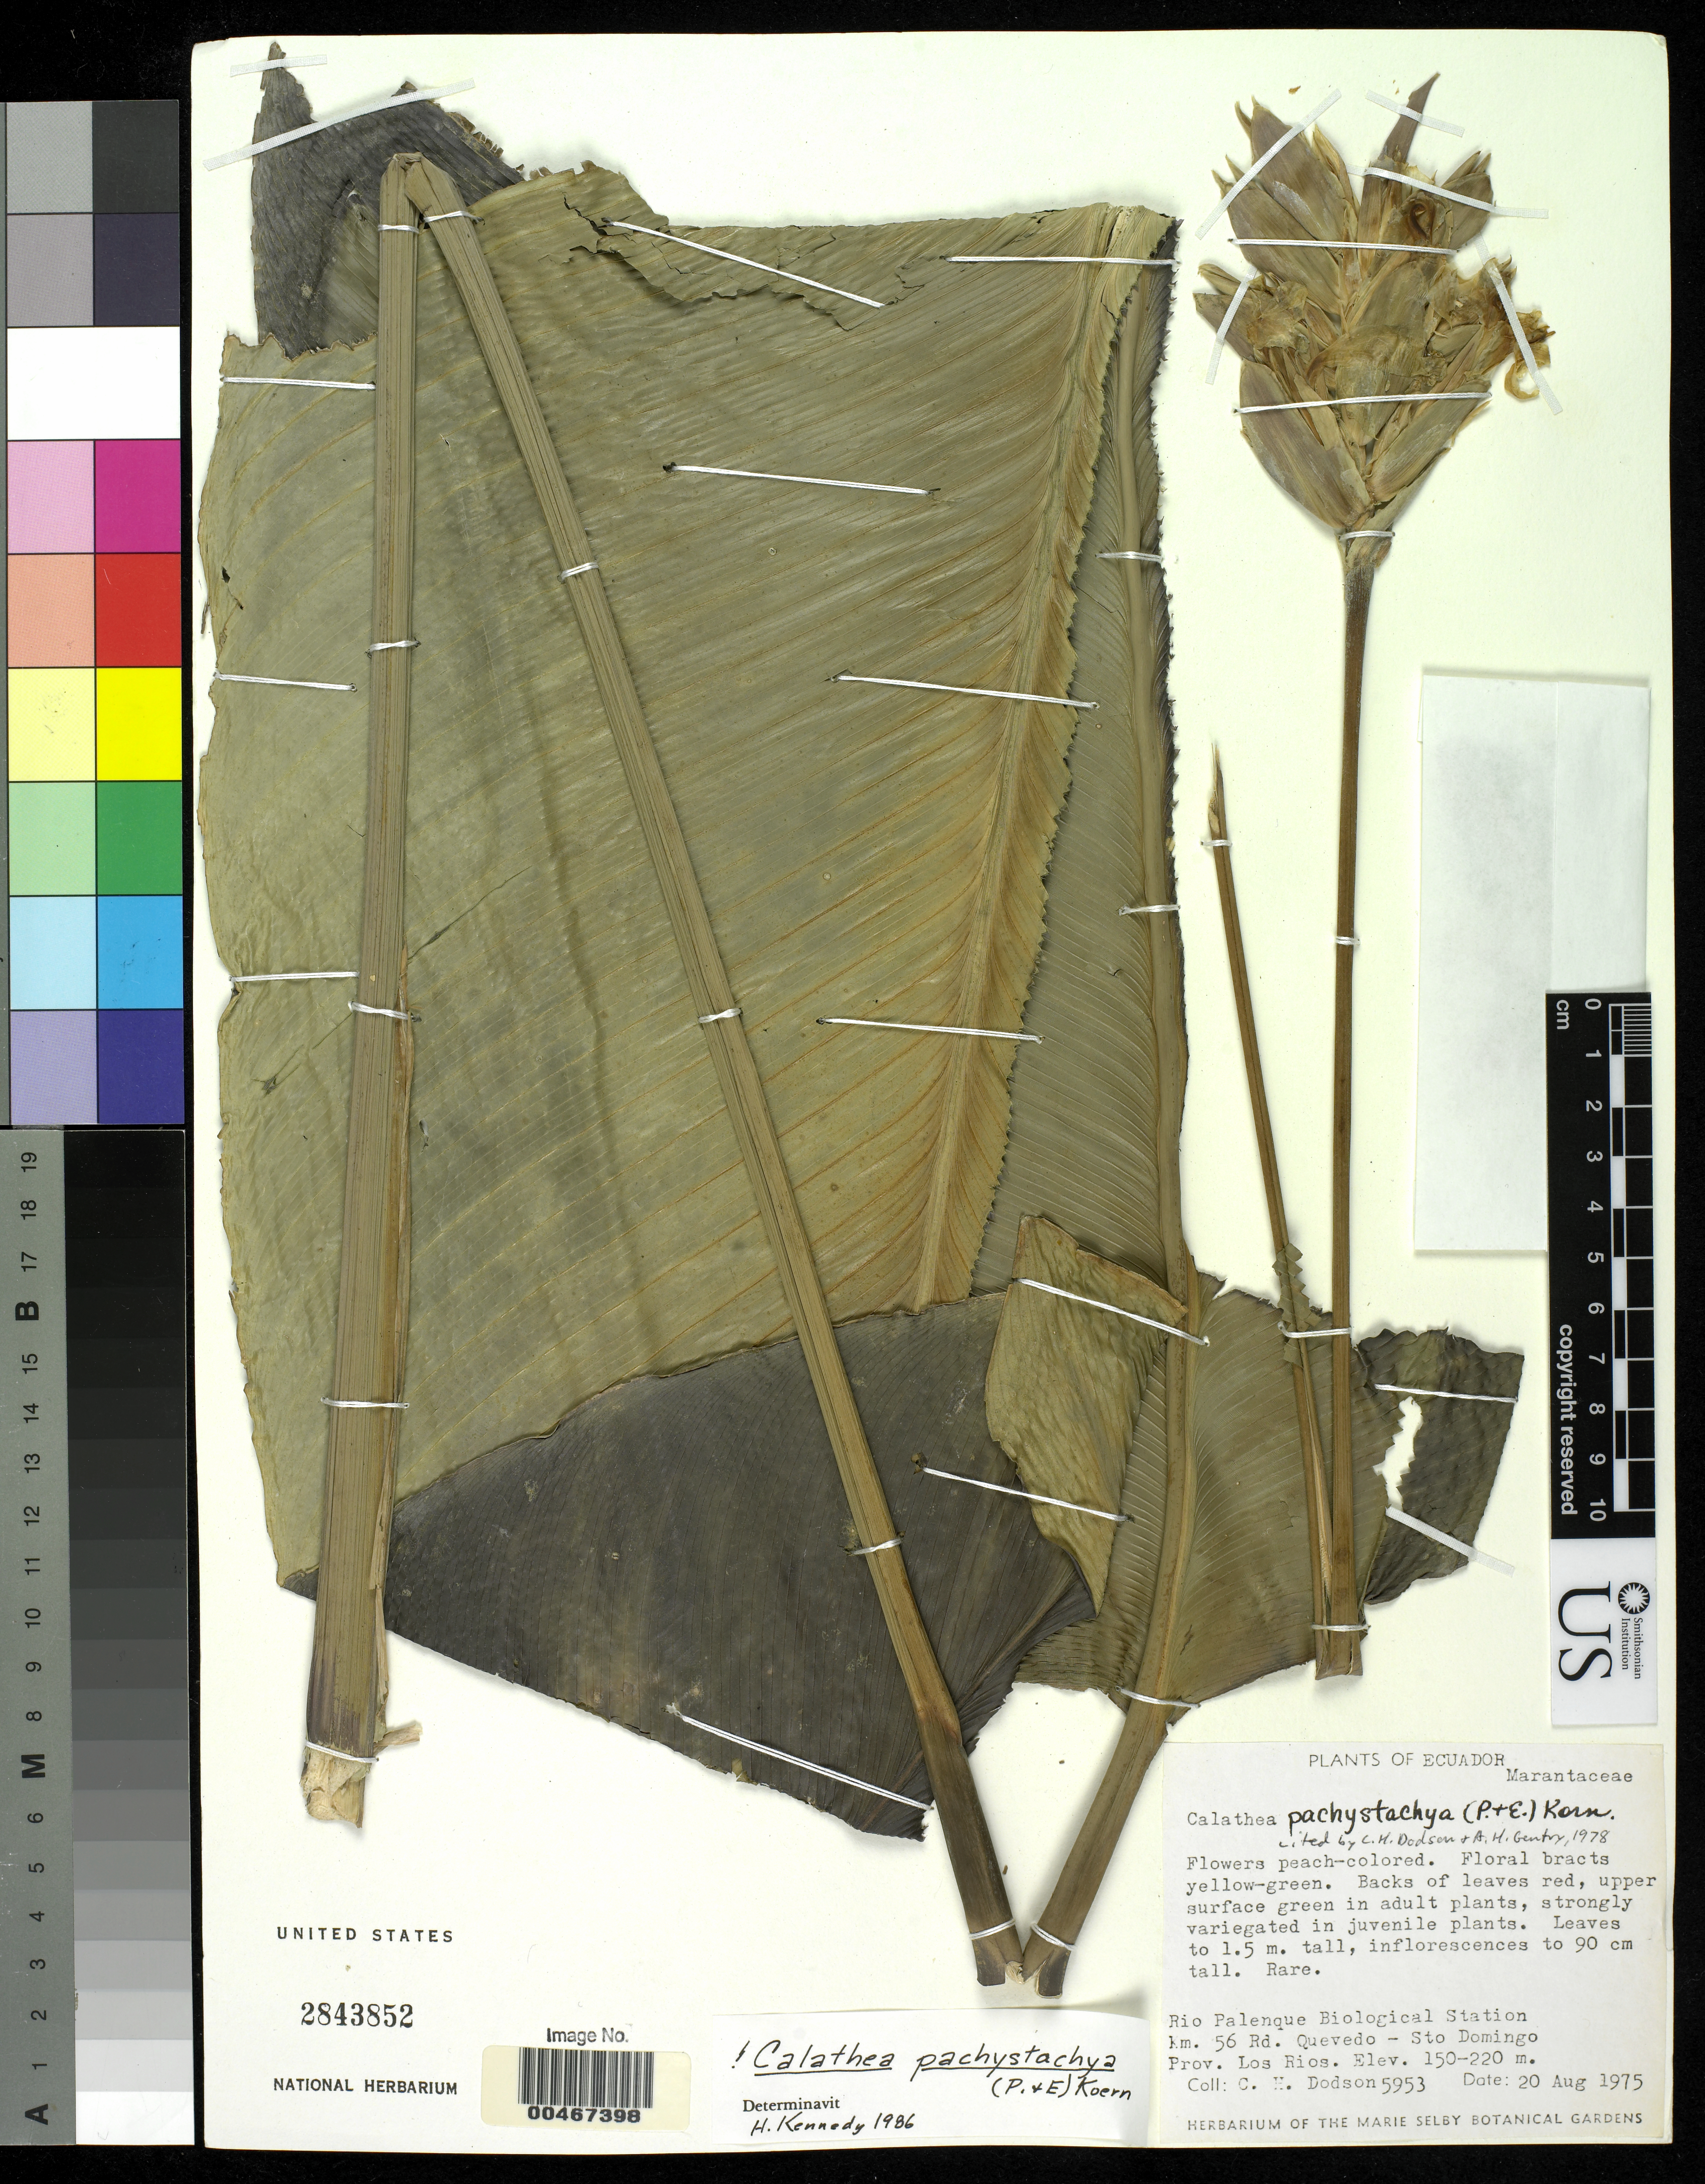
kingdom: Plantae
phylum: Tracheophyta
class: Liliopsida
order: Zingiberales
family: Marantaceae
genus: Goeppertia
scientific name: Goeppertia pachystachya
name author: (Poepp. & Endl.) Borchs. & S. Suárez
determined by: Strong, M. T., (US), Smithsonian Institution - National Museum of Natural History (UNITED STATES)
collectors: C. H. Dodson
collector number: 5953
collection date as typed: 20 Aug 1975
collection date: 1975-08-20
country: Ecuador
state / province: Los Ríos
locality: Rio palenque Biological station, sto domingo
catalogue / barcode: US 2843852